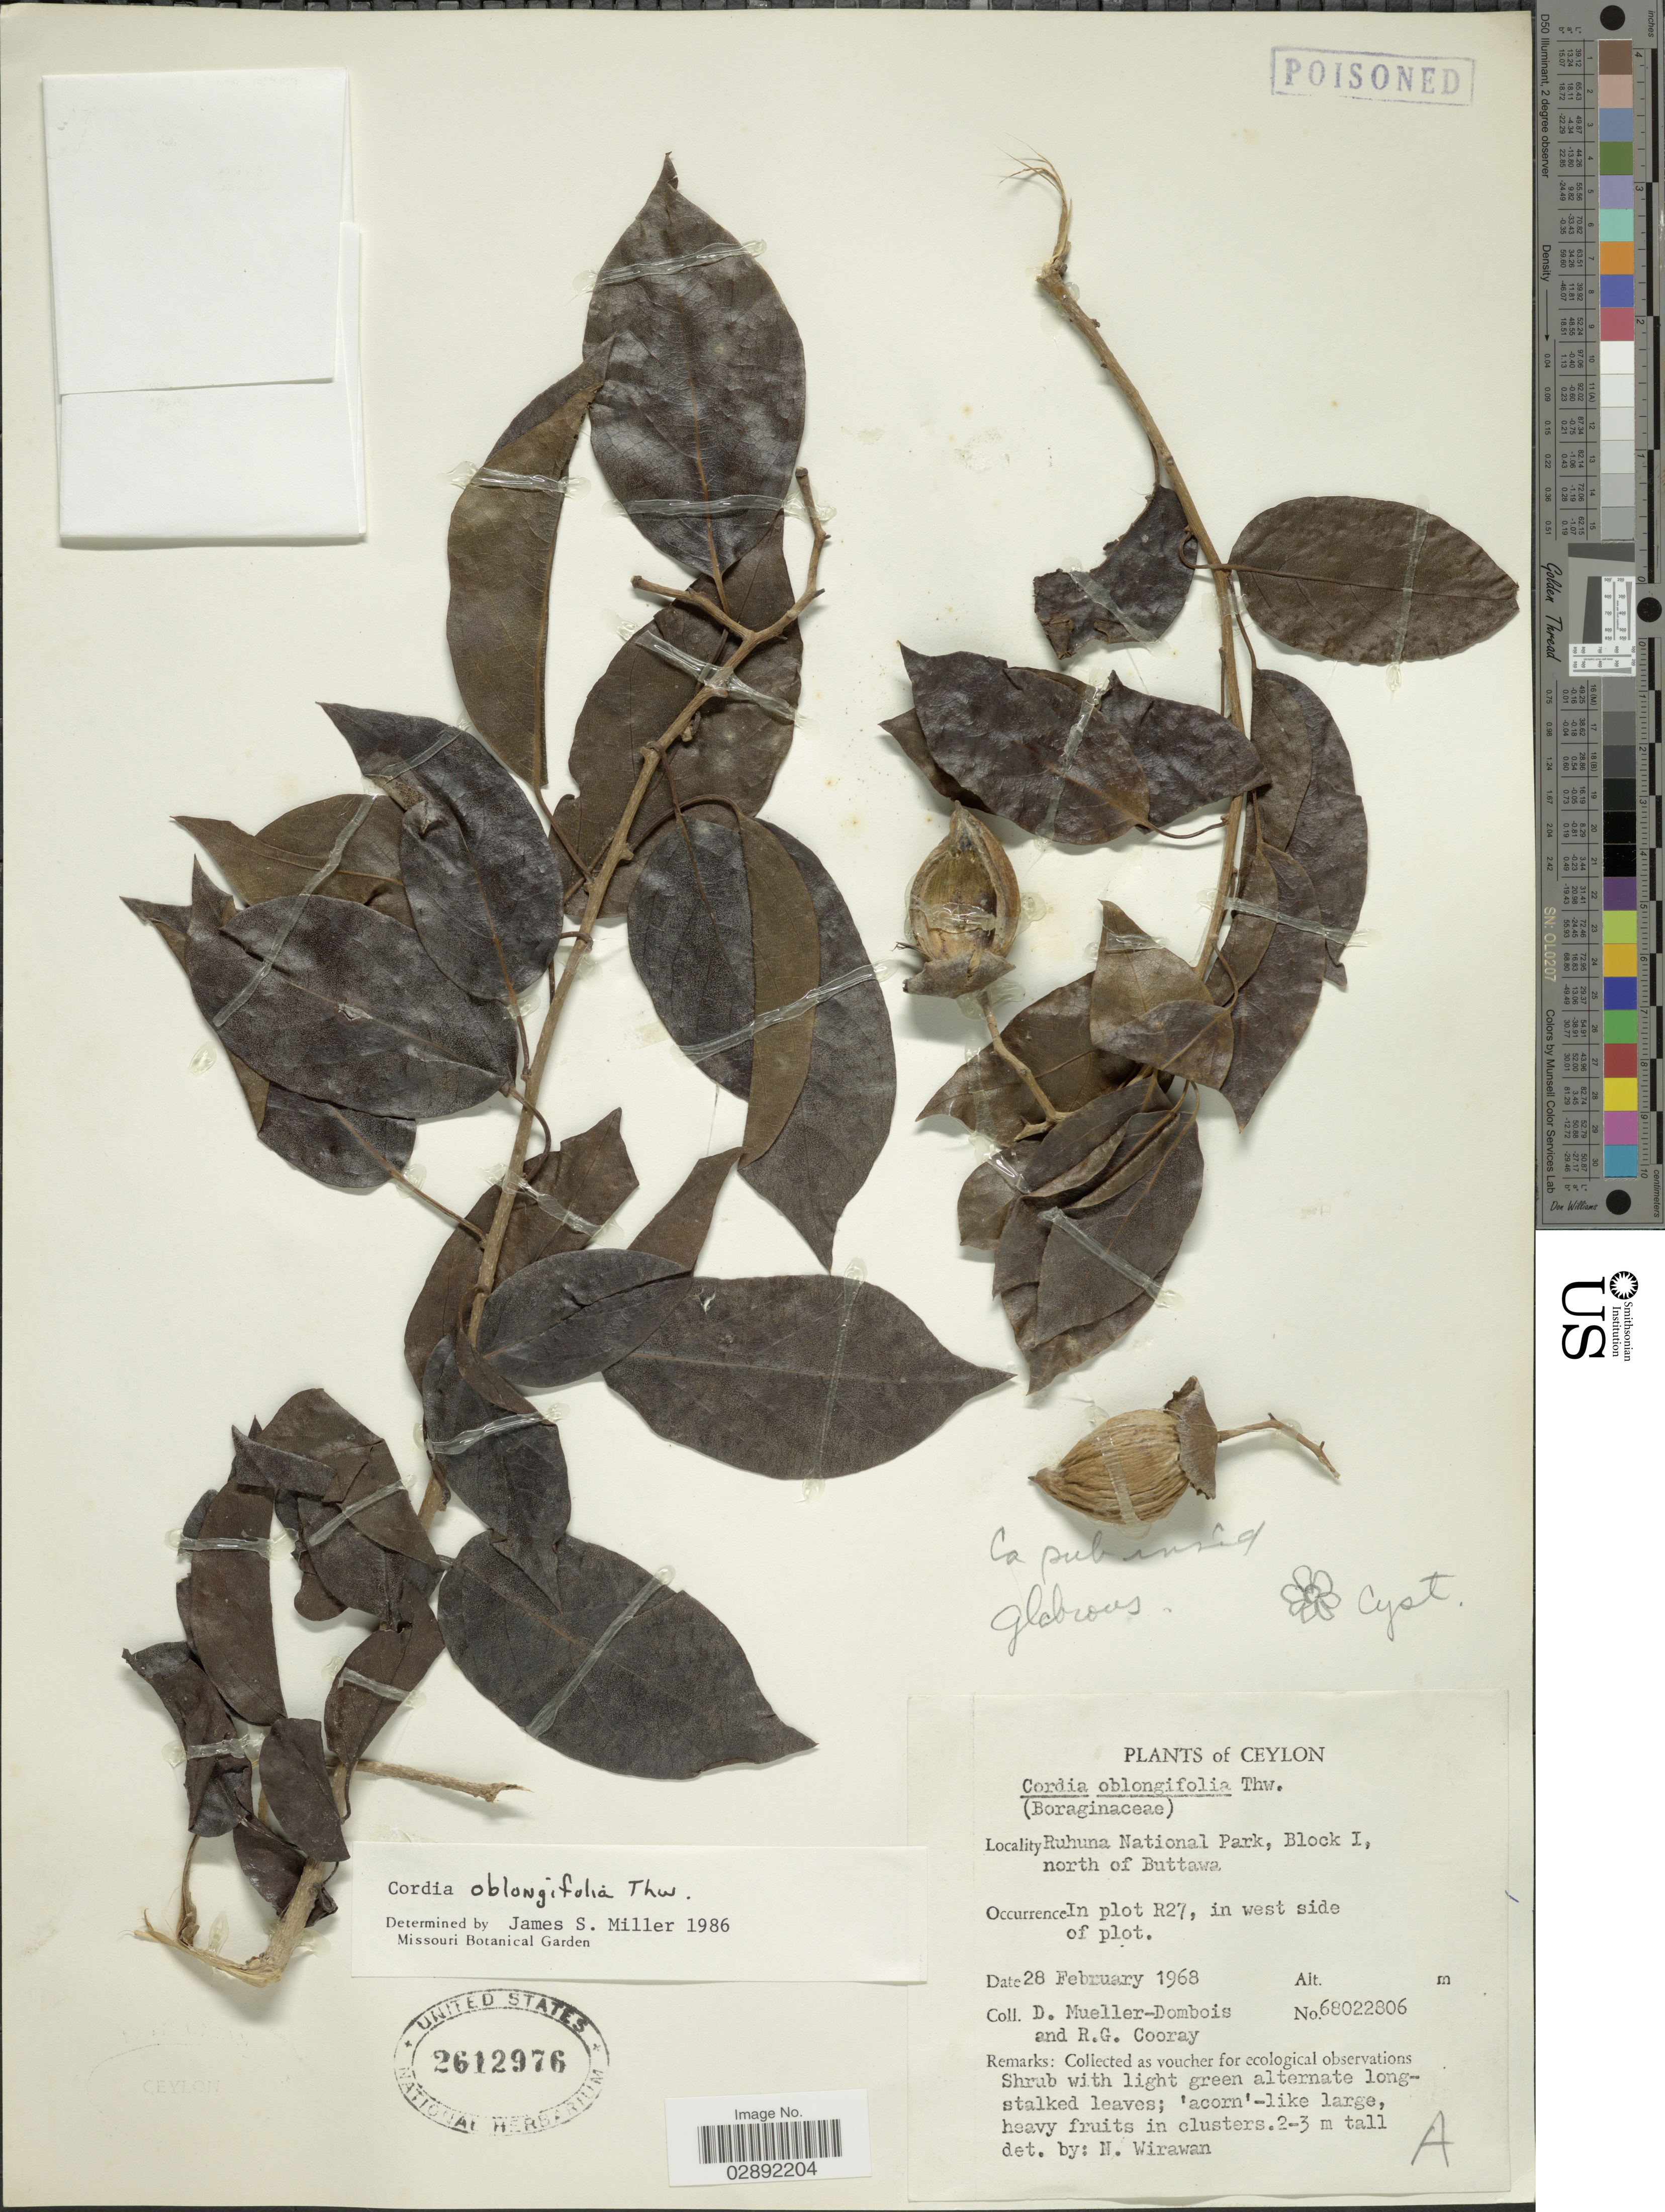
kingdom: Plantae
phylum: Tracheophyta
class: Magnoliopsida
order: Boraginales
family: Cordiaceae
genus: Cordia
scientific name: Cordia oblongifolia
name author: Thwaites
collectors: D. Mueller-Dombois & R. Cooray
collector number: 68022806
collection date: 1968-02-28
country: Sri Lanka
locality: Ceylon. Ruhuna National Park, Block I, north of Buttawa. In plot R27, in west side of plot.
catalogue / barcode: US 2612976